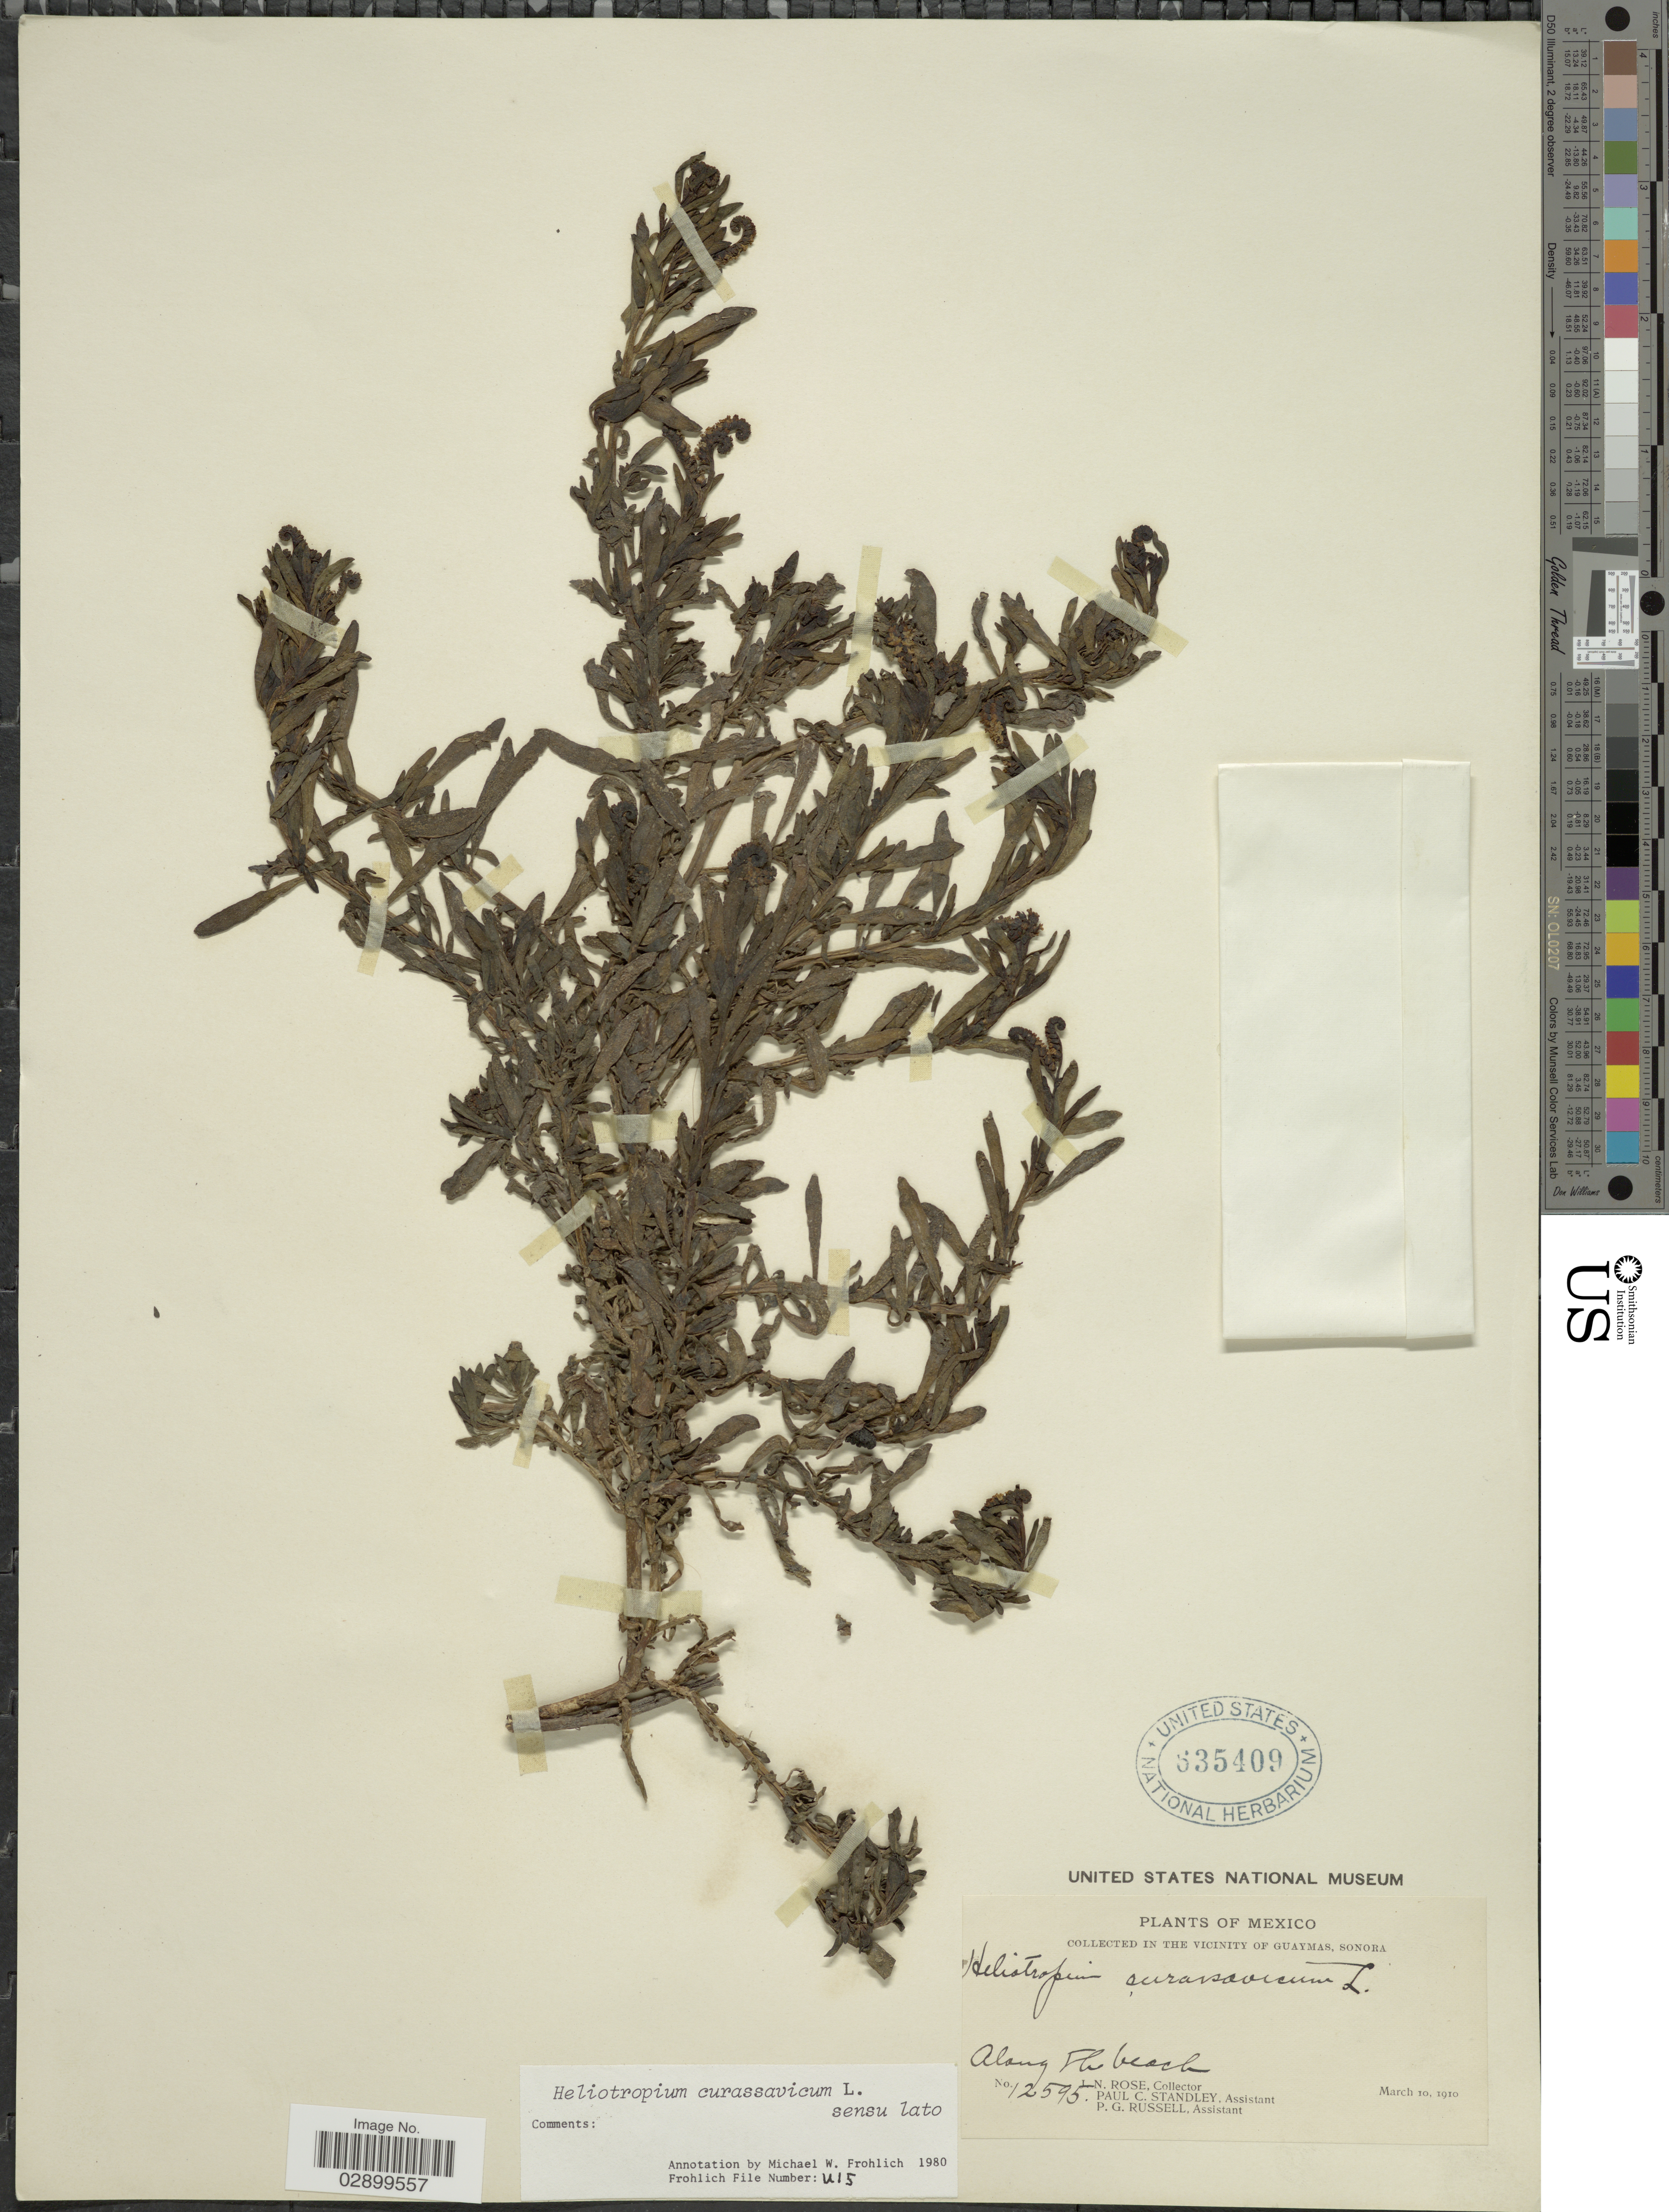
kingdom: Plantae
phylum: Tracheophyta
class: Magnoliopsida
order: Boraginales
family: Heliotropiaceae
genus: Heliotropium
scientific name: Heliotropium curassavicum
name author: L.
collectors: J. N. Rose, P. C. Standley & P. G. Russell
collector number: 12595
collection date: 1910-03-10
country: Mexico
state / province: Sonora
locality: In the vicinity of Guaymas. Along the beach.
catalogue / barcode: US 635409